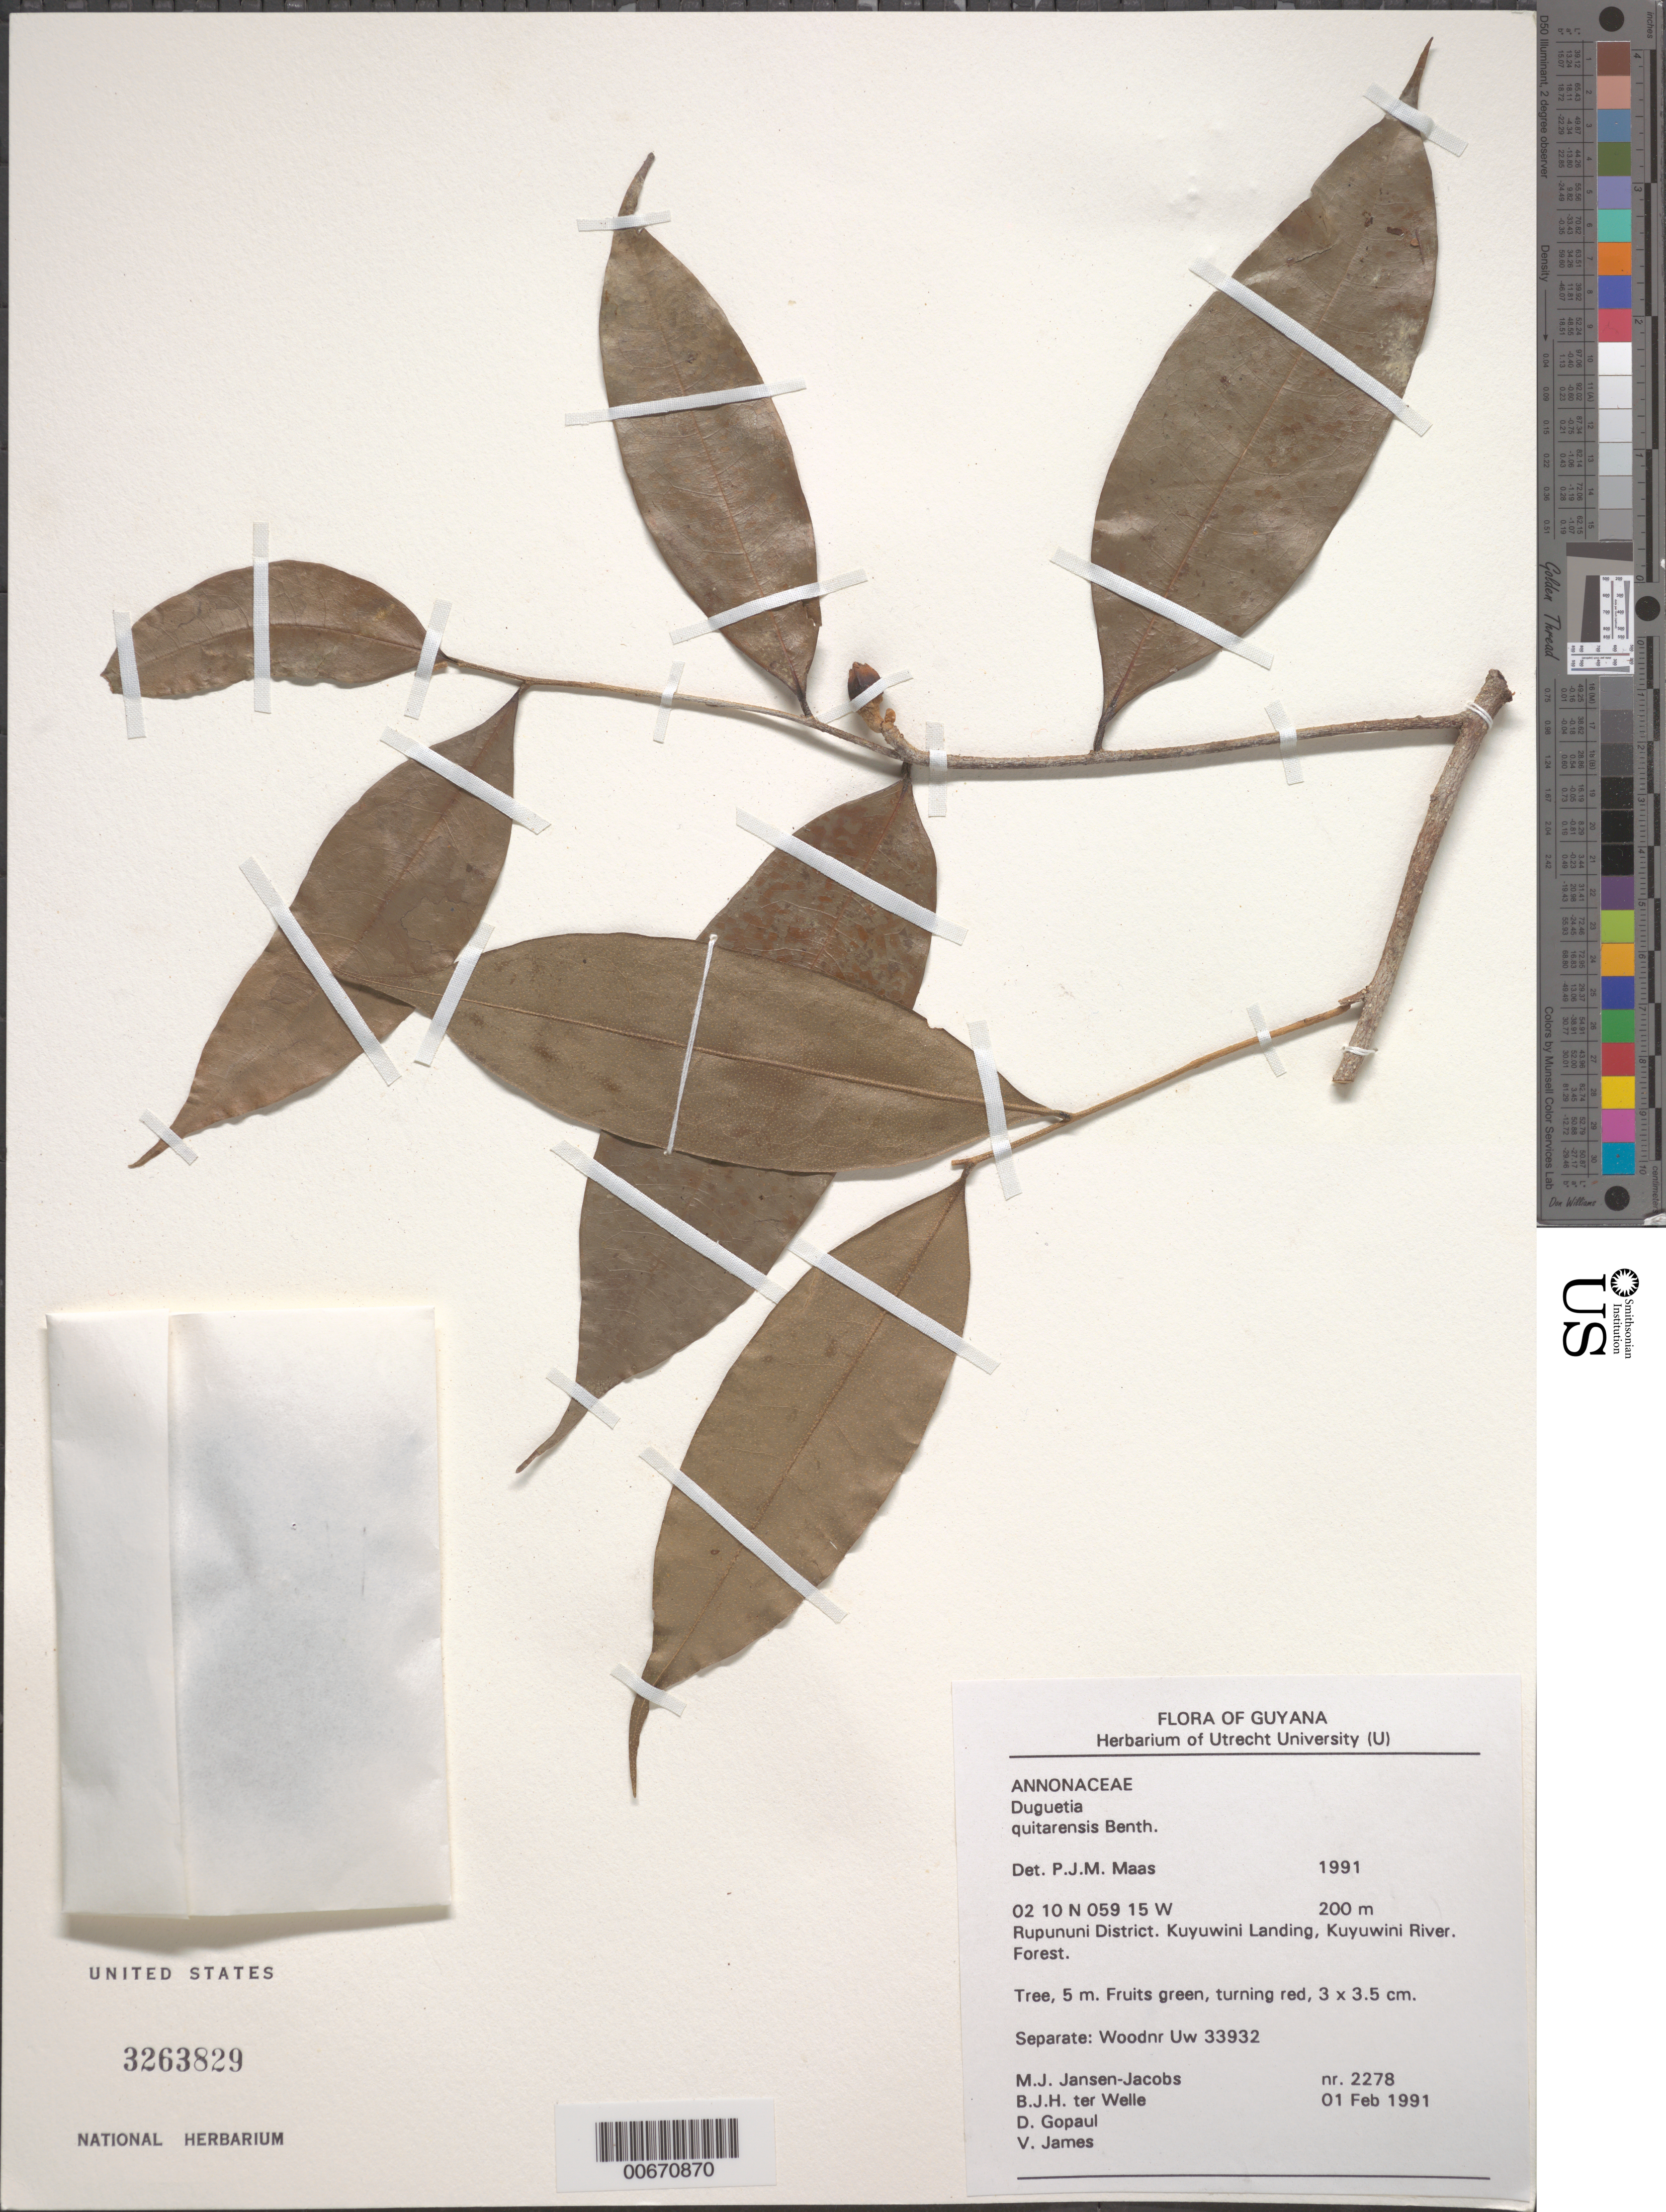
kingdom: Plantae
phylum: Tracheophyta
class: Magnoliopsida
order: Magnoliales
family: Annonaceae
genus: Duguetia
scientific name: Duguetia quitarensis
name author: Benth.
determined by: Maas, Paul J. M.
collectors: M. J. Jansen-Jacobs, B. Welle, D. Gopaul & V. James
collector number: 2278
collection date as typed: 1-Feb-91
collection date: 1991-02-01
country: Guyana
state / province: U. Takutu-U. Essequibo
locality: Kuyuwini Landing, Kuyuwini River, Rupununi District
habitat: Forest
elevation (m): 200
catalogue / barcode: US 3263829